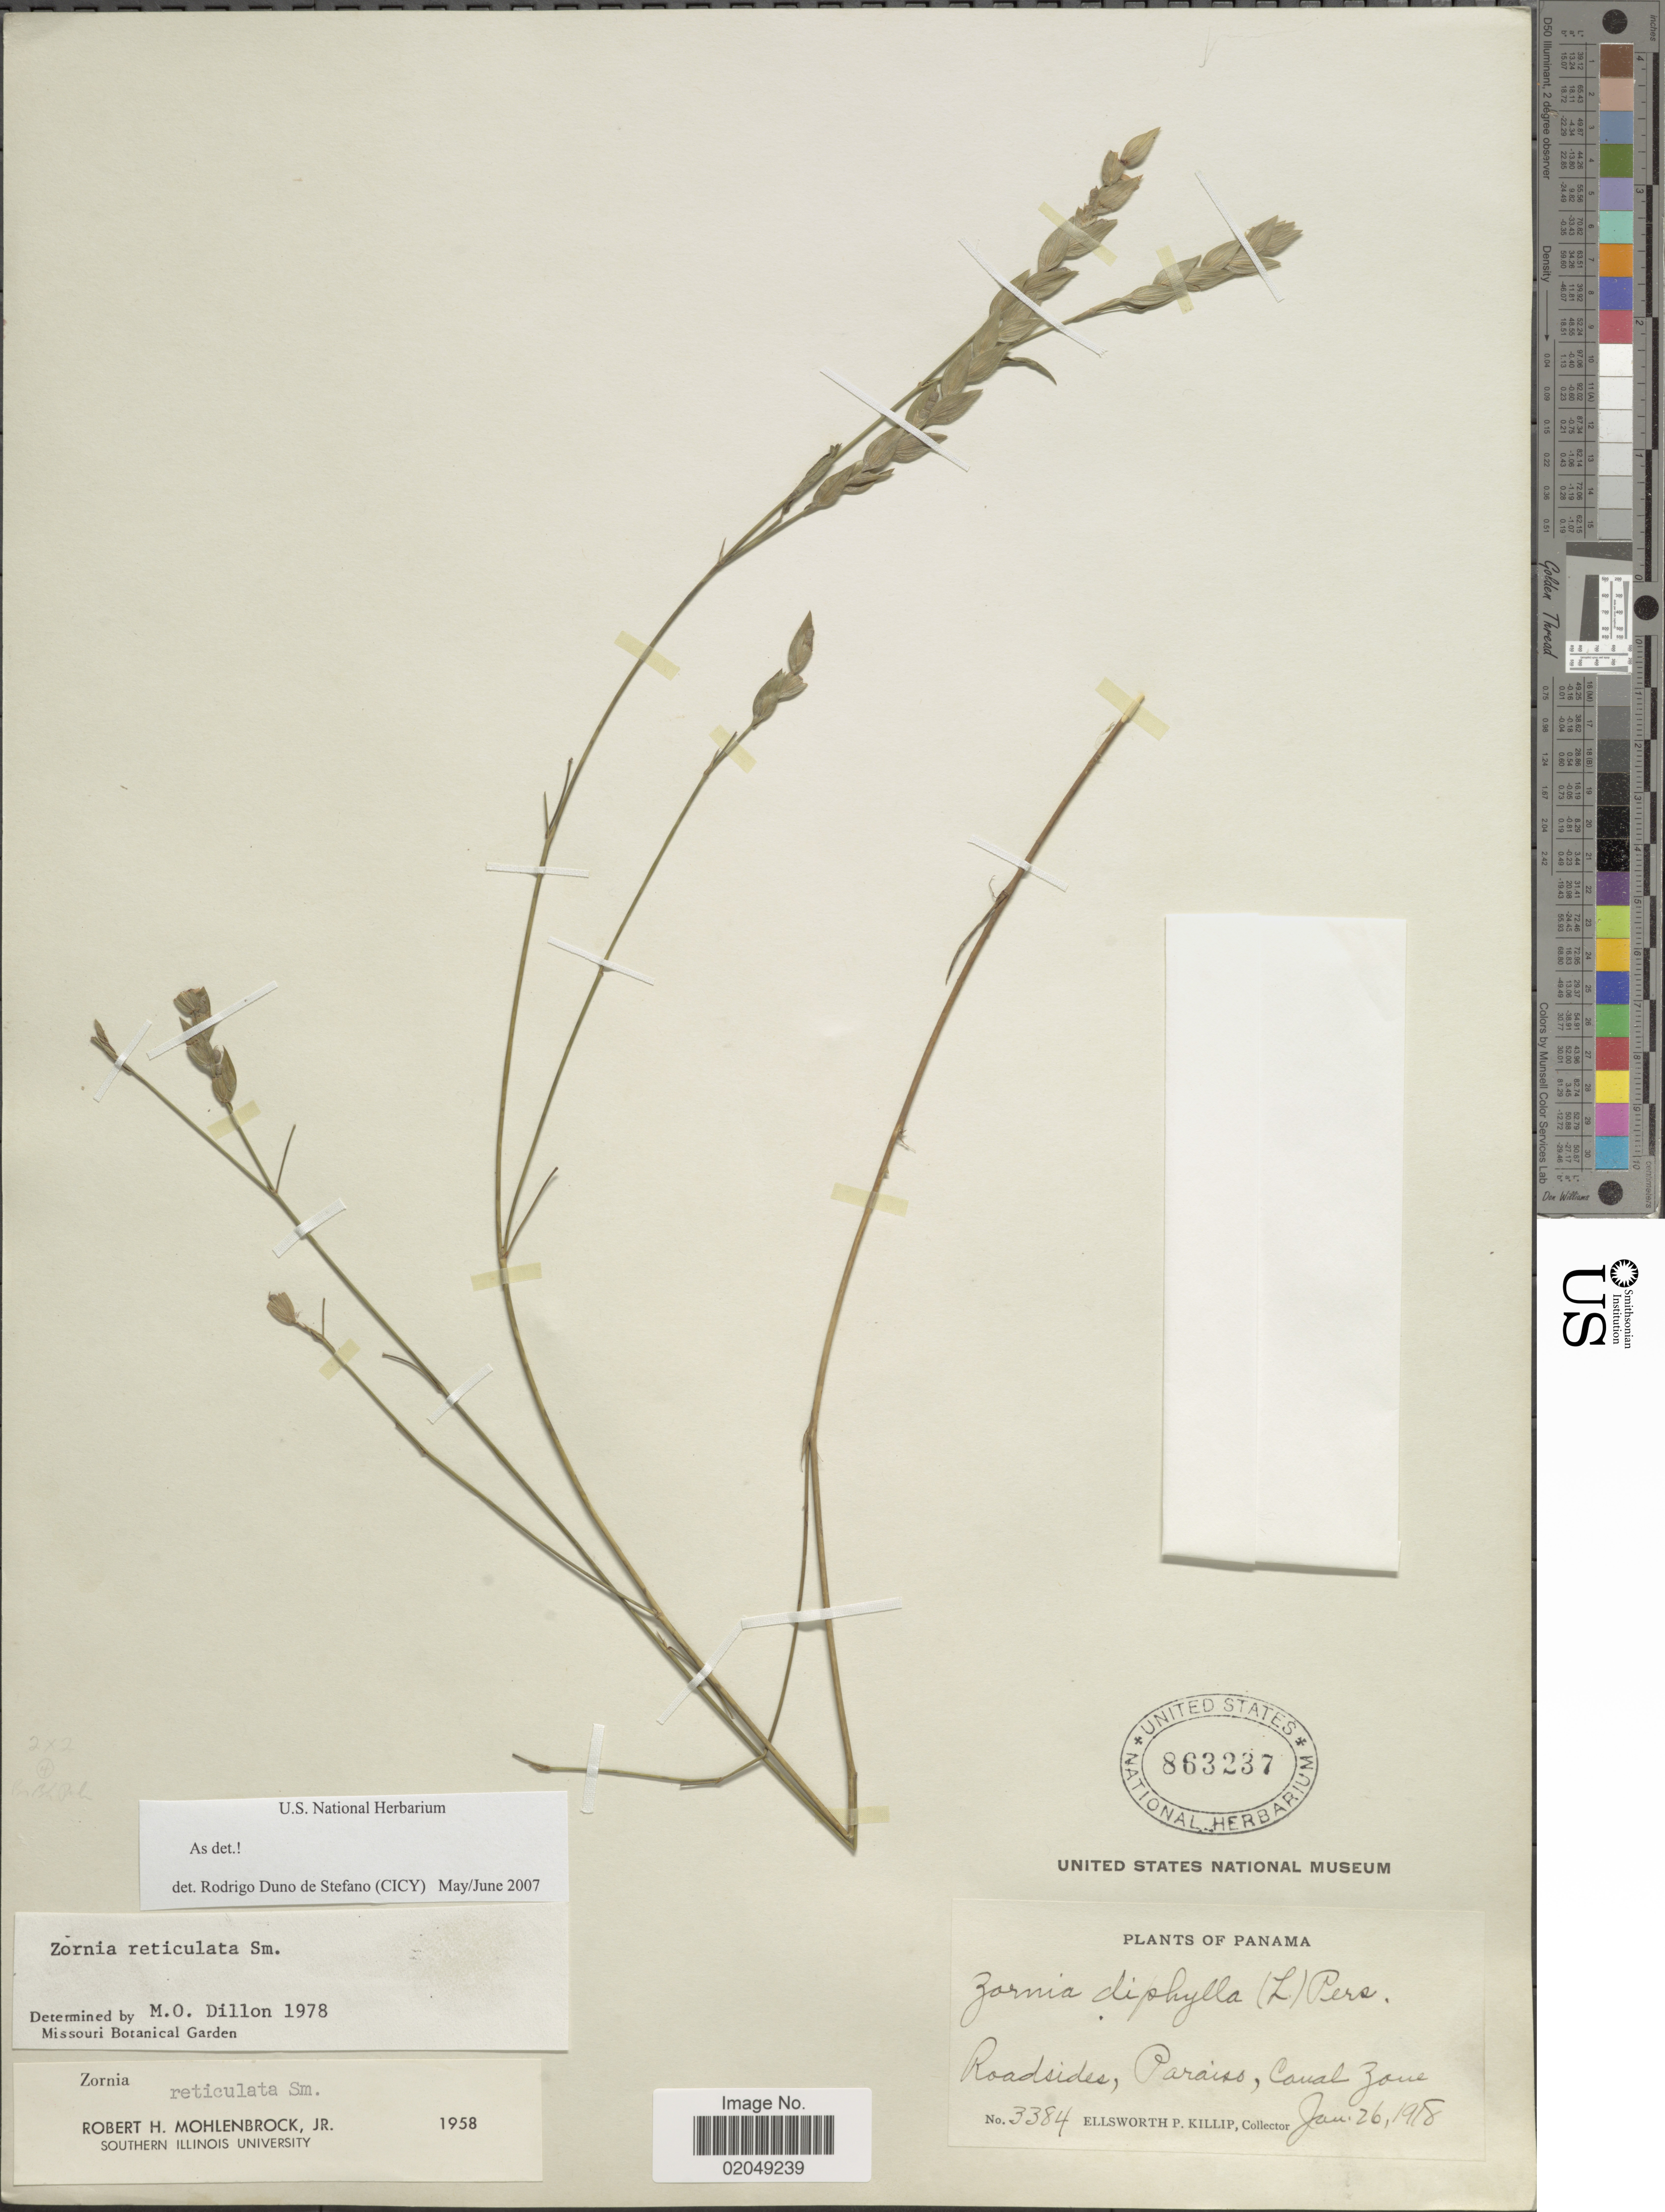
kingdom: Plantae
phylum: Tracheophyta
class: Magnoliopsida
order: Fabales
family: Fabaceae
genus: Zornia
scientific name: Zornia reticulata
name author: Sm.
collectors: E. P. Killip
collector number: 3384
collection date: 1918-01-26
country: Panama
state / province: Colón / Panamá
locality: Roadsides, Paraiso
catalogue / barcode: US 8623237